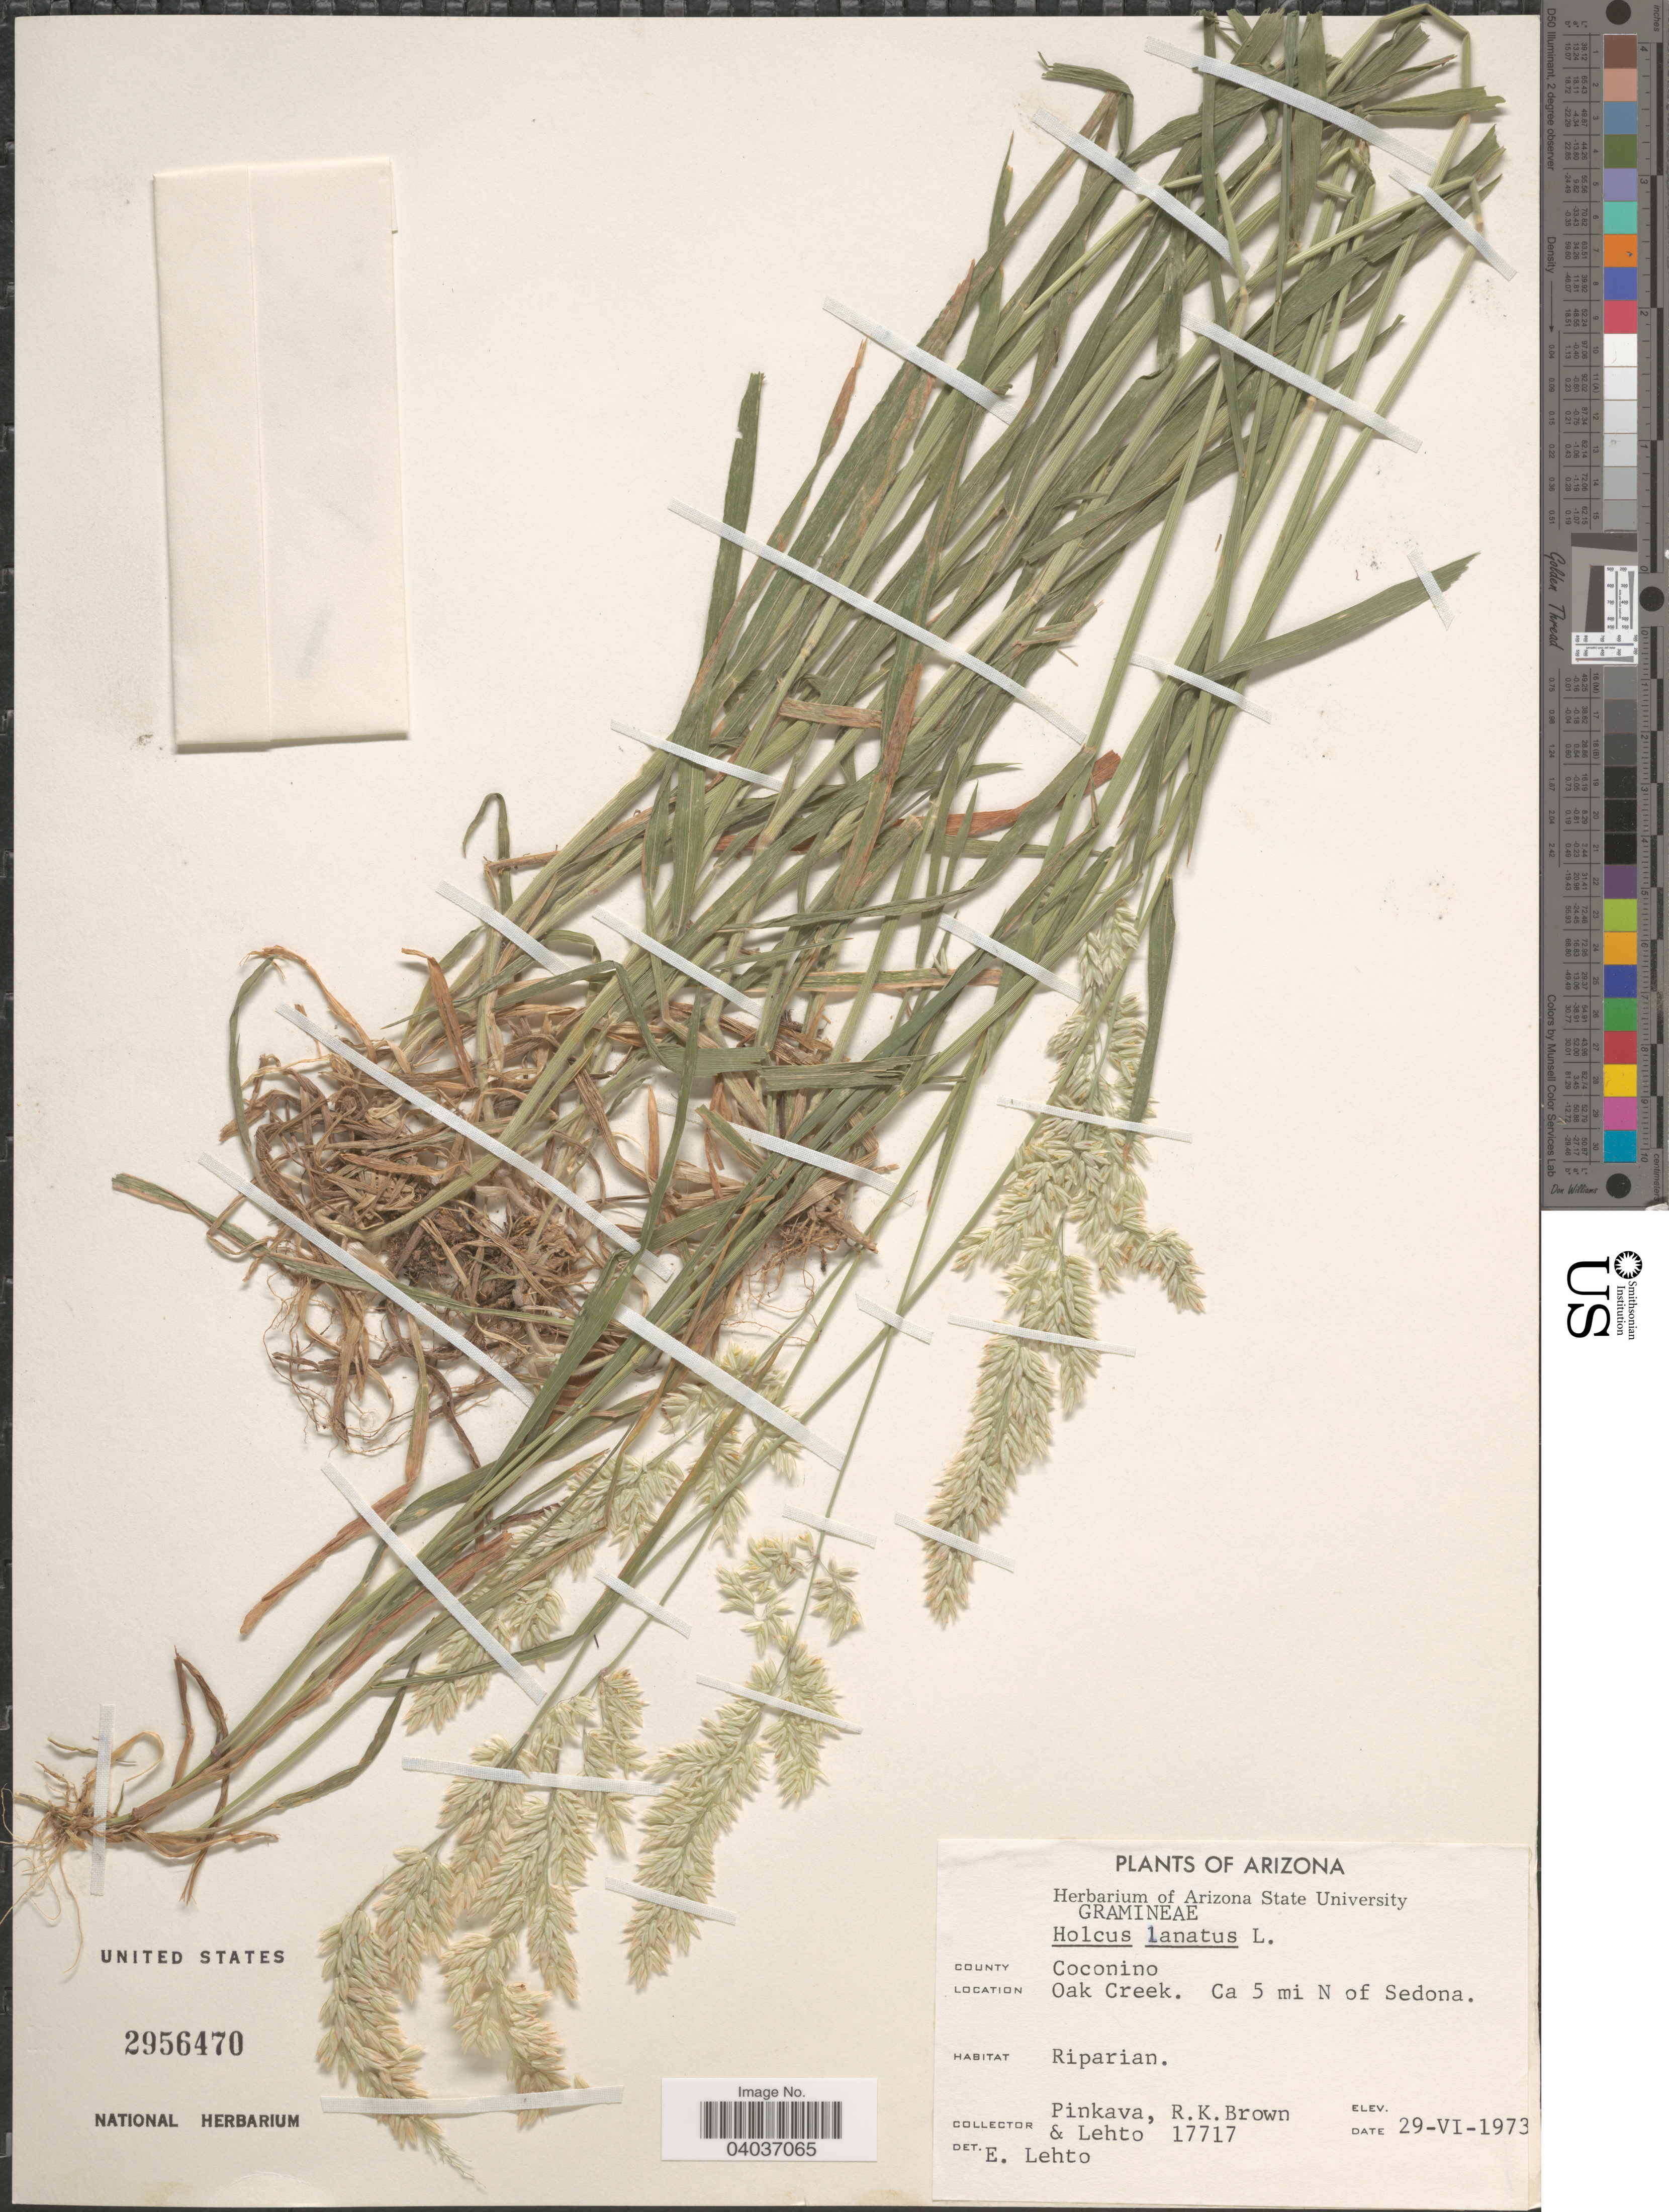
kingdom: Plantae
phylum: Tracheophyta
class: Liliopsida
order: Poales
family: Poaceae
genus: Holcus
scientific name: Holcus lanatus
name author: L.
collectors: -. Pinkava, R. K. Brown & -. Lehto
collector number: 17717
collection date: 1973-06-29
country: United States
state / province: Arizona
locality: County Coconino. Oak Creek. Ca 5 mi N of Sedona. Riparian [unsure placement].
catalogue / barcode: US 2956470